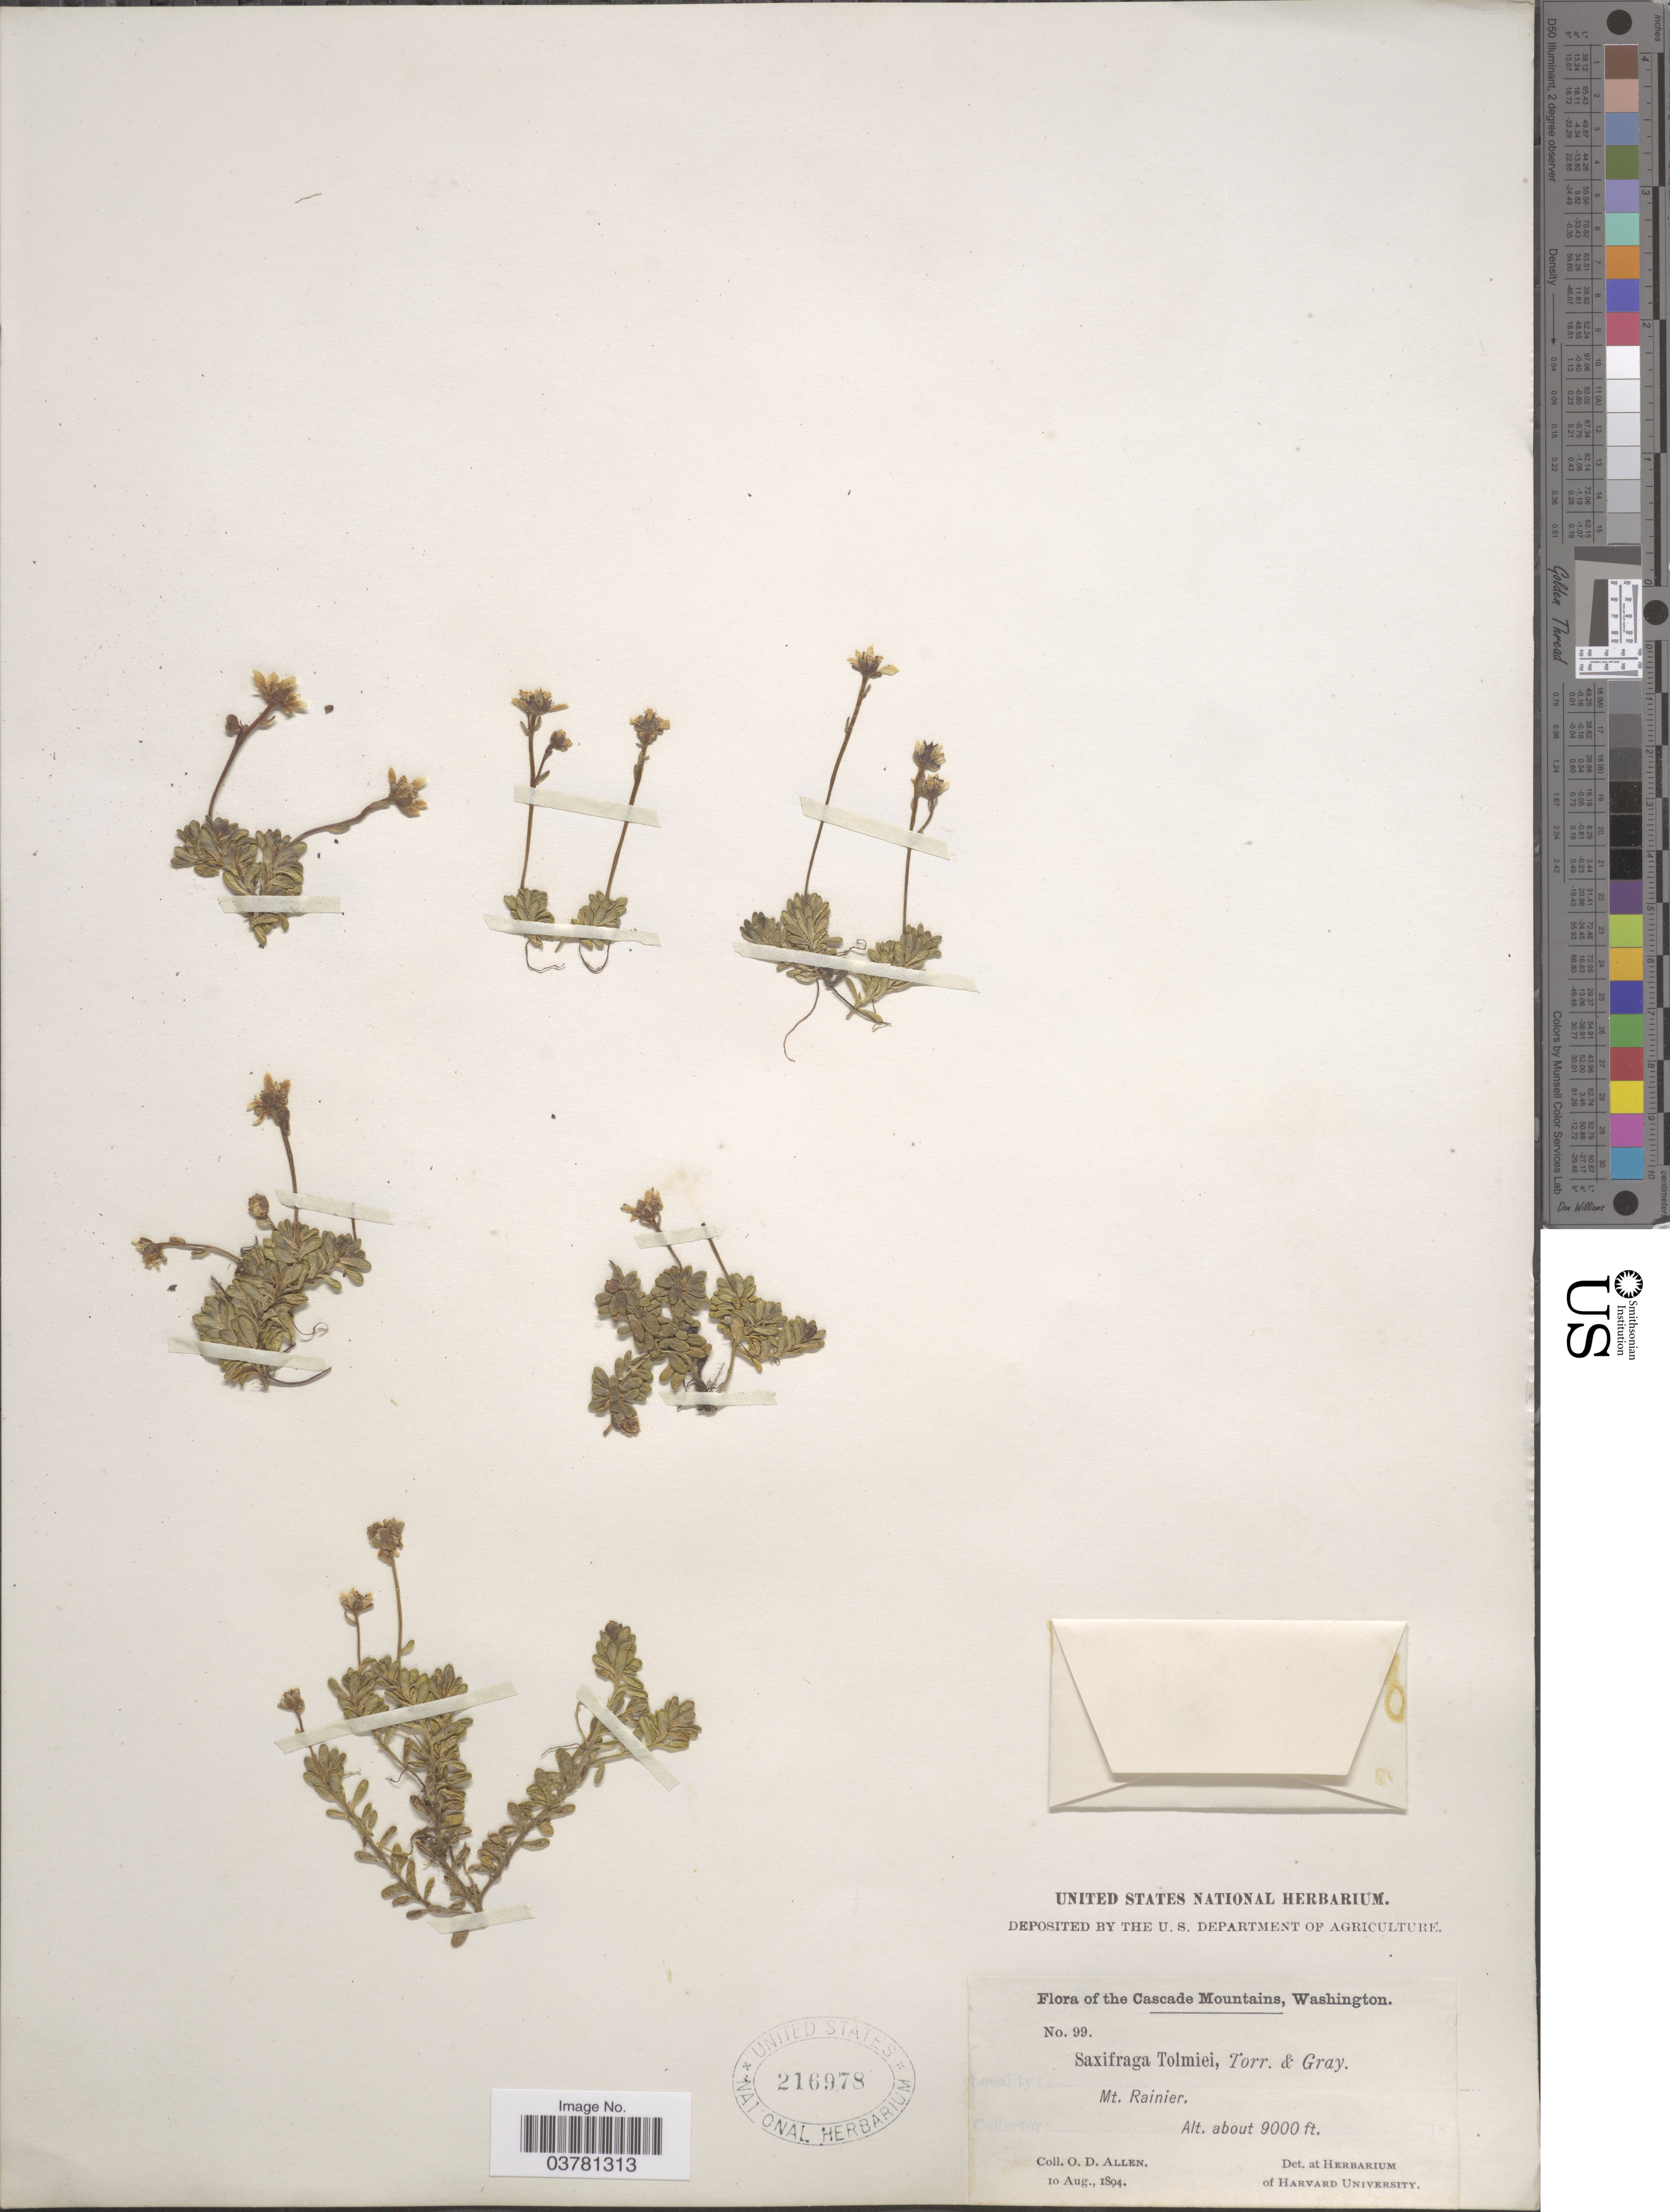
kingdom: Plantae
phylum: Tracheophyta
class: Magnoliopsida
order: Saxifragales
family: Saxifragaceae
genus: Micranthes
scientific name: Micranthes tolmiei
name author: (Torr. & A. Gray) Brouillet & Gornall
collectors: O. D. Allen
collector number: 99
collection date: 1894-08-10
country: United States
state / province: Washington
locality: Cascade Mountains. Mt. Rainier.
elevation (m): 2743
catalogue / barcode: US 216978